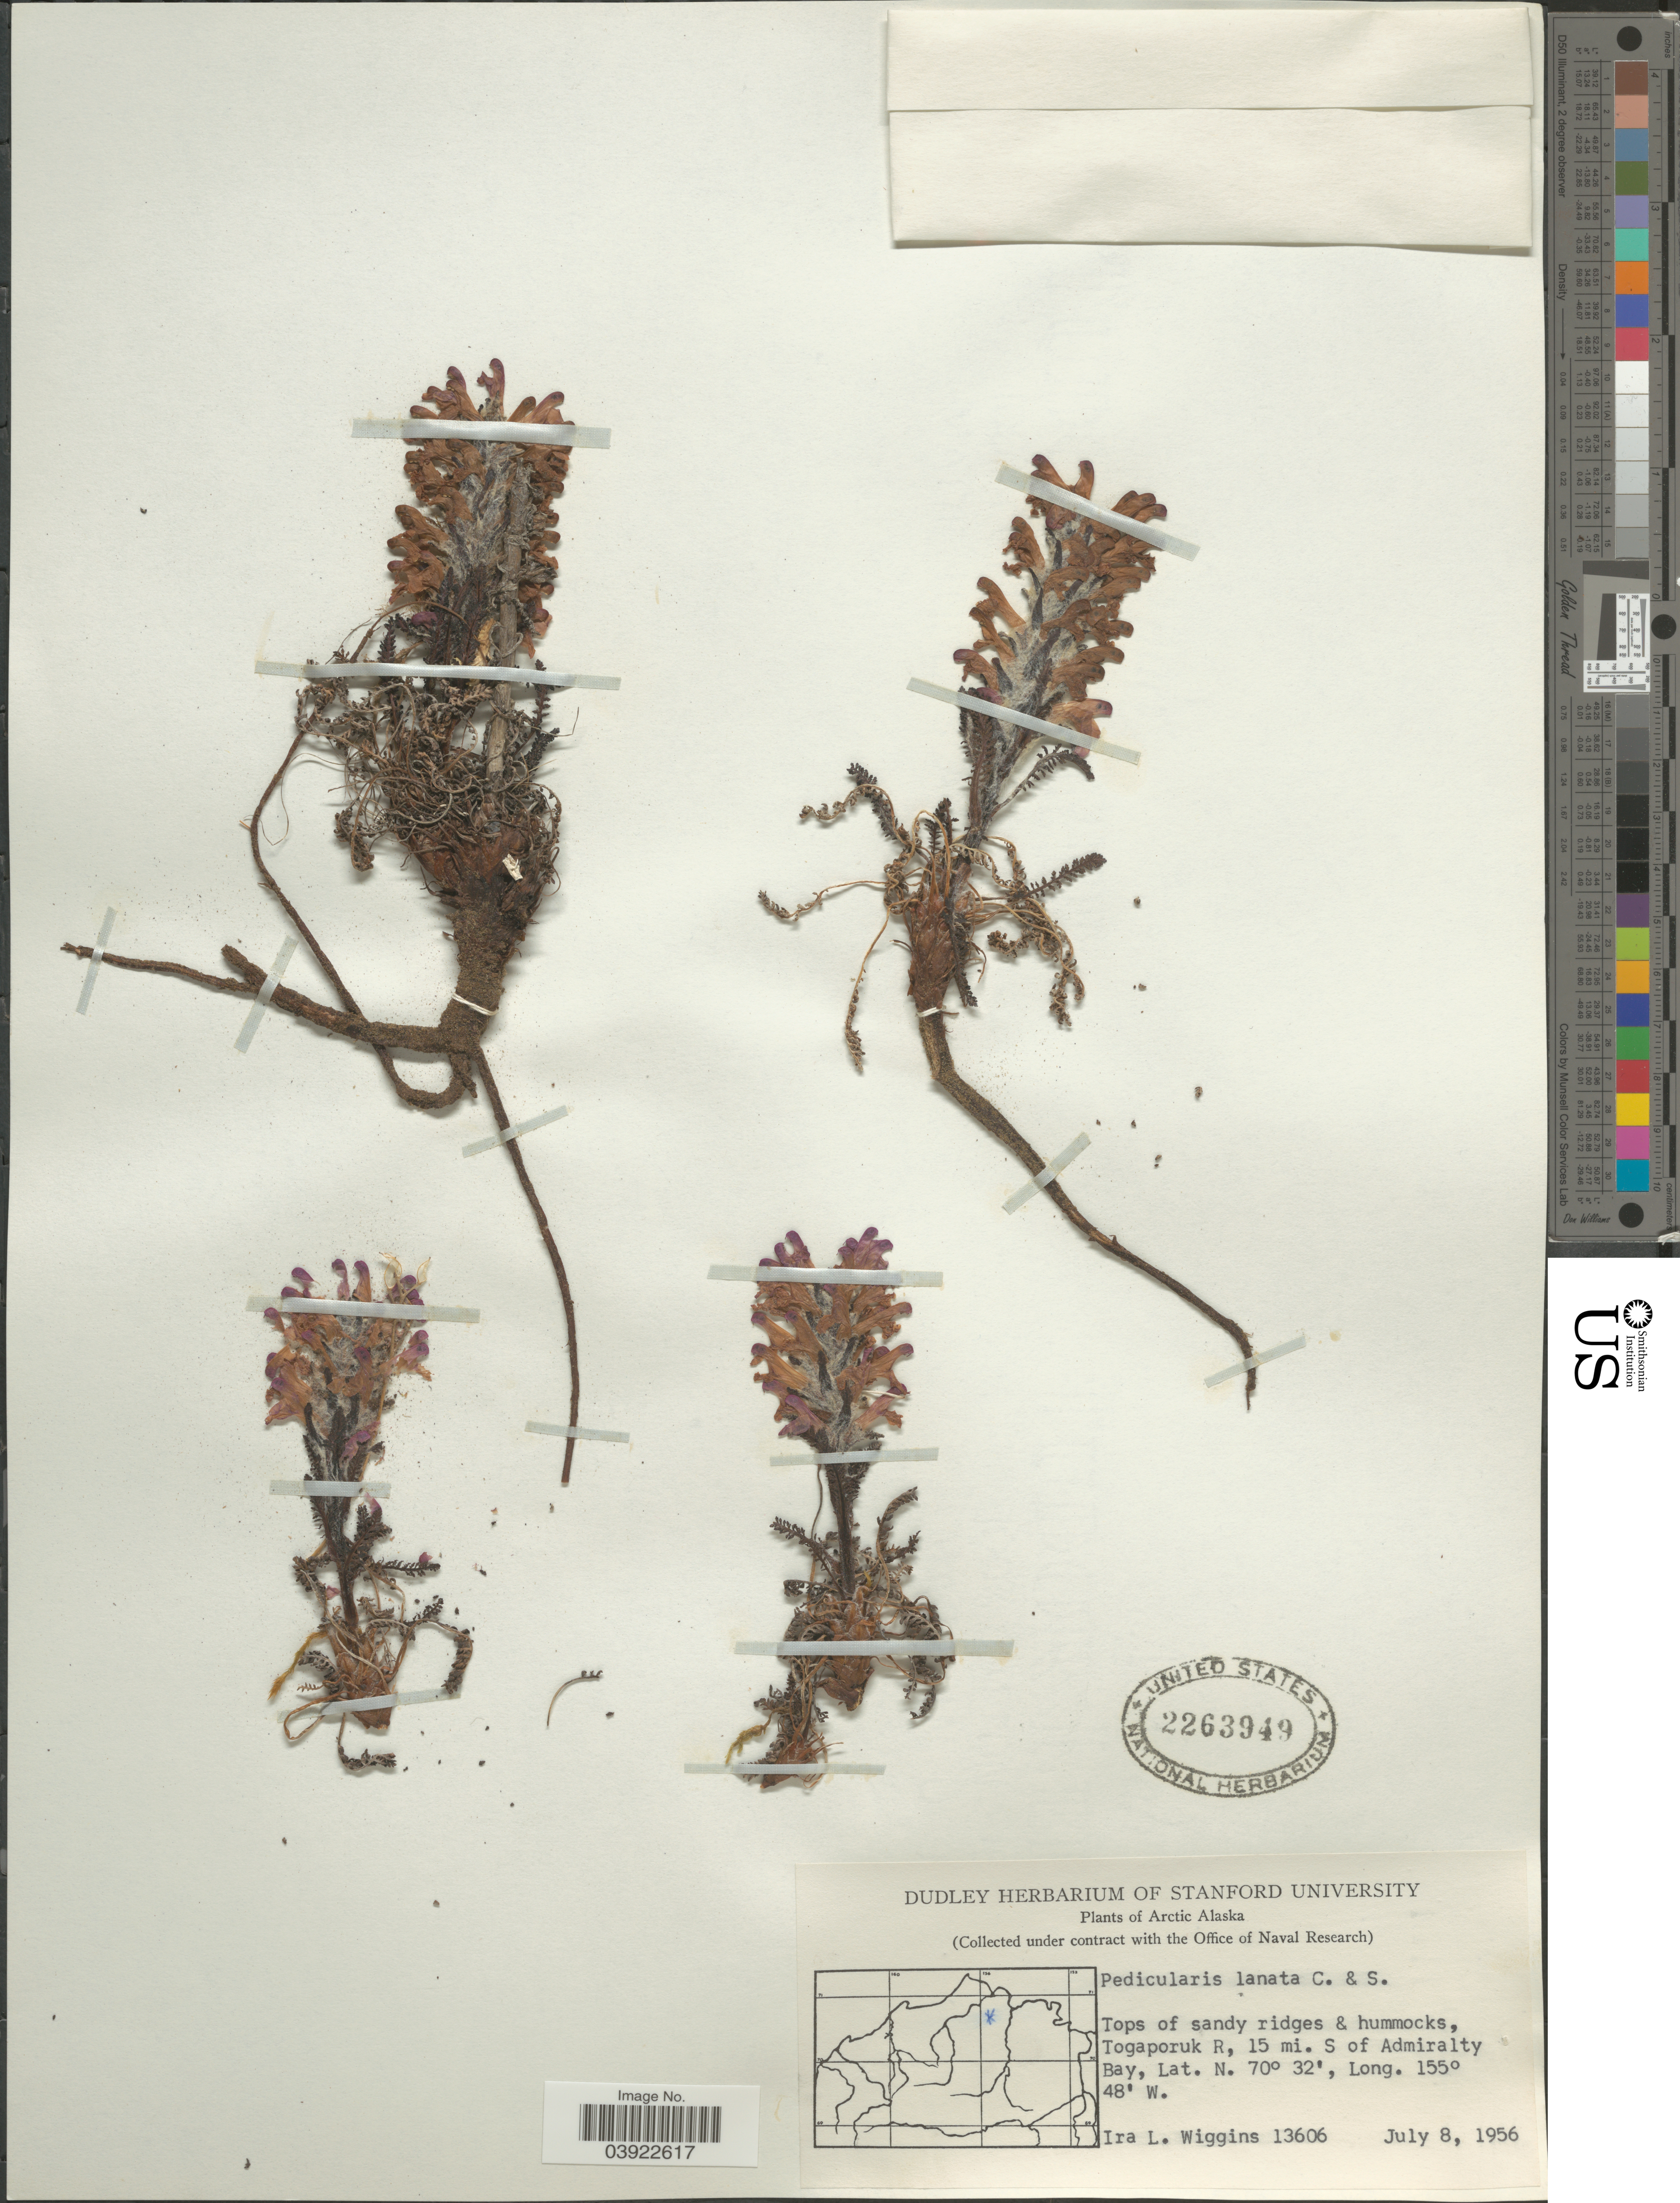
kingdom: Plantae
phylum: Tracheophyta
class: Magnoliopsida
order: Lamiales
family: Orobanchaceae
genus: Pedicularis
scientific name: Pedicularis lanata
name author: Willd. ex Cham. & Schltdl.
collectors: I. L. Wiggins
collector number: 13606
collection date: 1956-07-08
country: United States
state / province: Alaska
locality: Arctic Alaska. Togaporuk R, 15 mi. S of Admiralty Bay.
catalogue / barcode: US 2263949